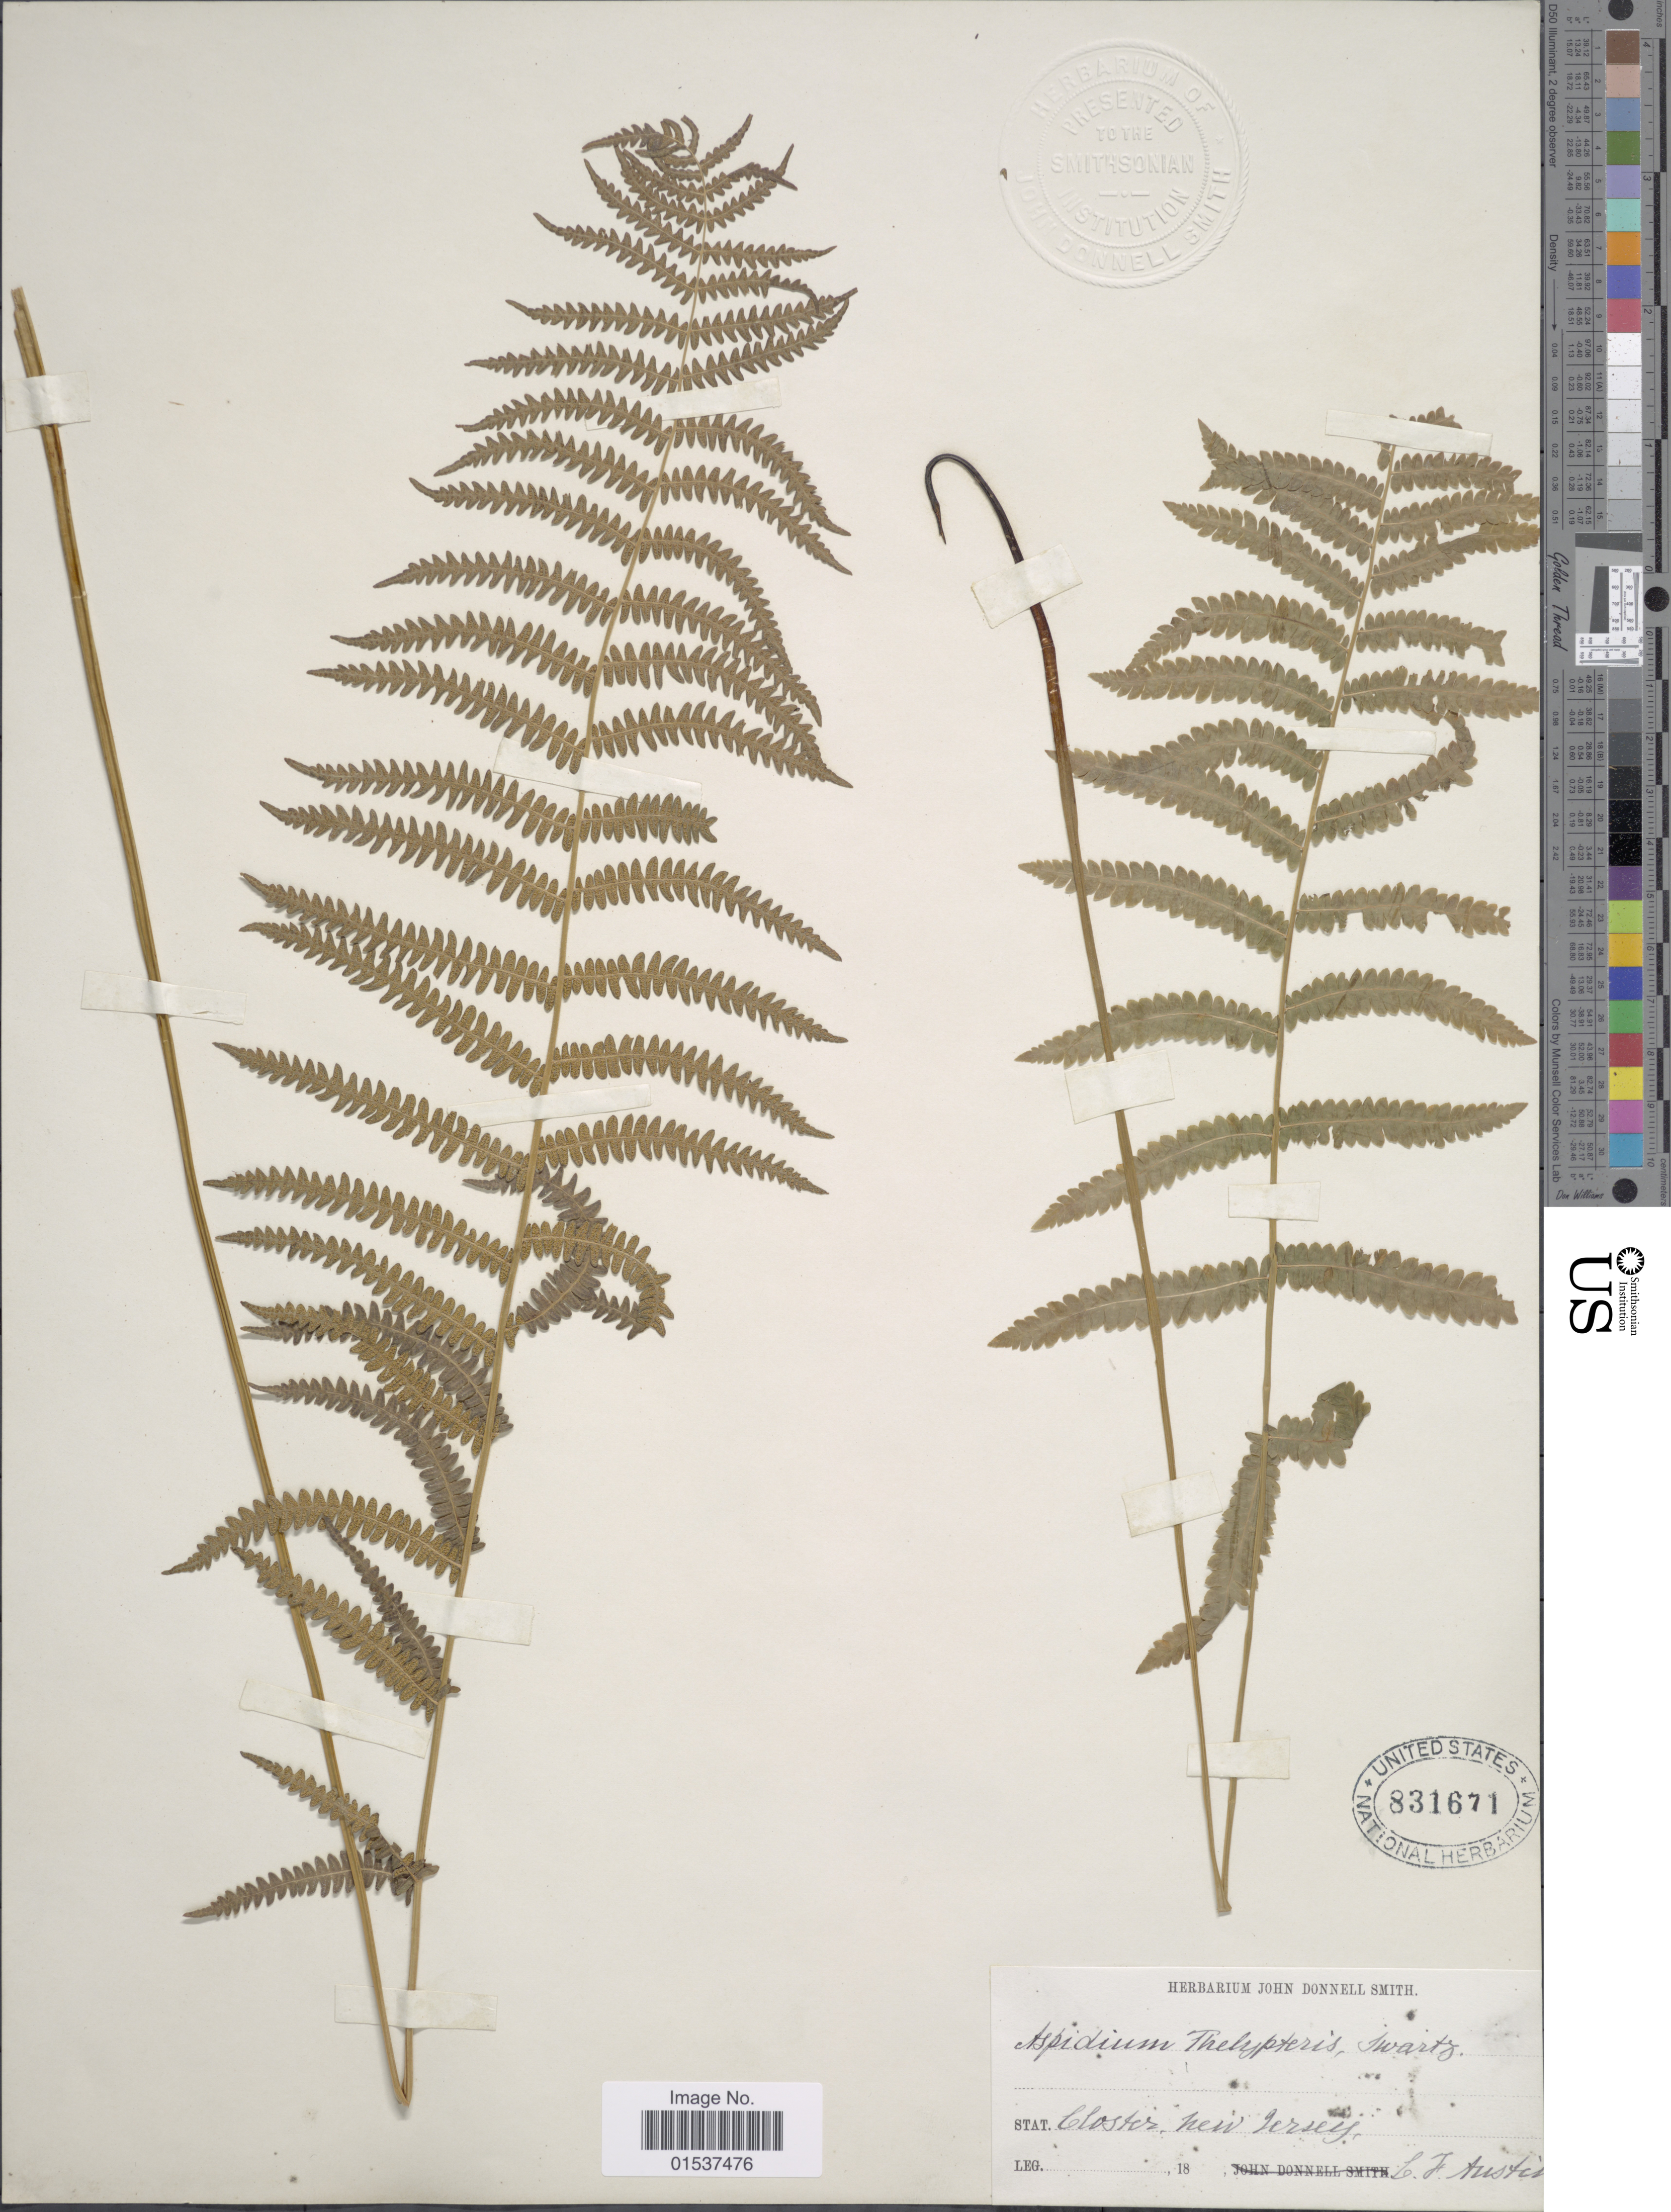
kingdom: Plantae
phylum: Tracheophyta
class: Polypodiopsida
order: Polypodiales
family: Thelypteridaceae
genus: Parathelypteris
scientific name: Parathelypteris noveboracensis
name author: (L.) Ching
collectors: C. F. Austin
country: United States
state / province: New Jersey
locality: Closter, New Jersey.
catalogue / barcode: US 831671